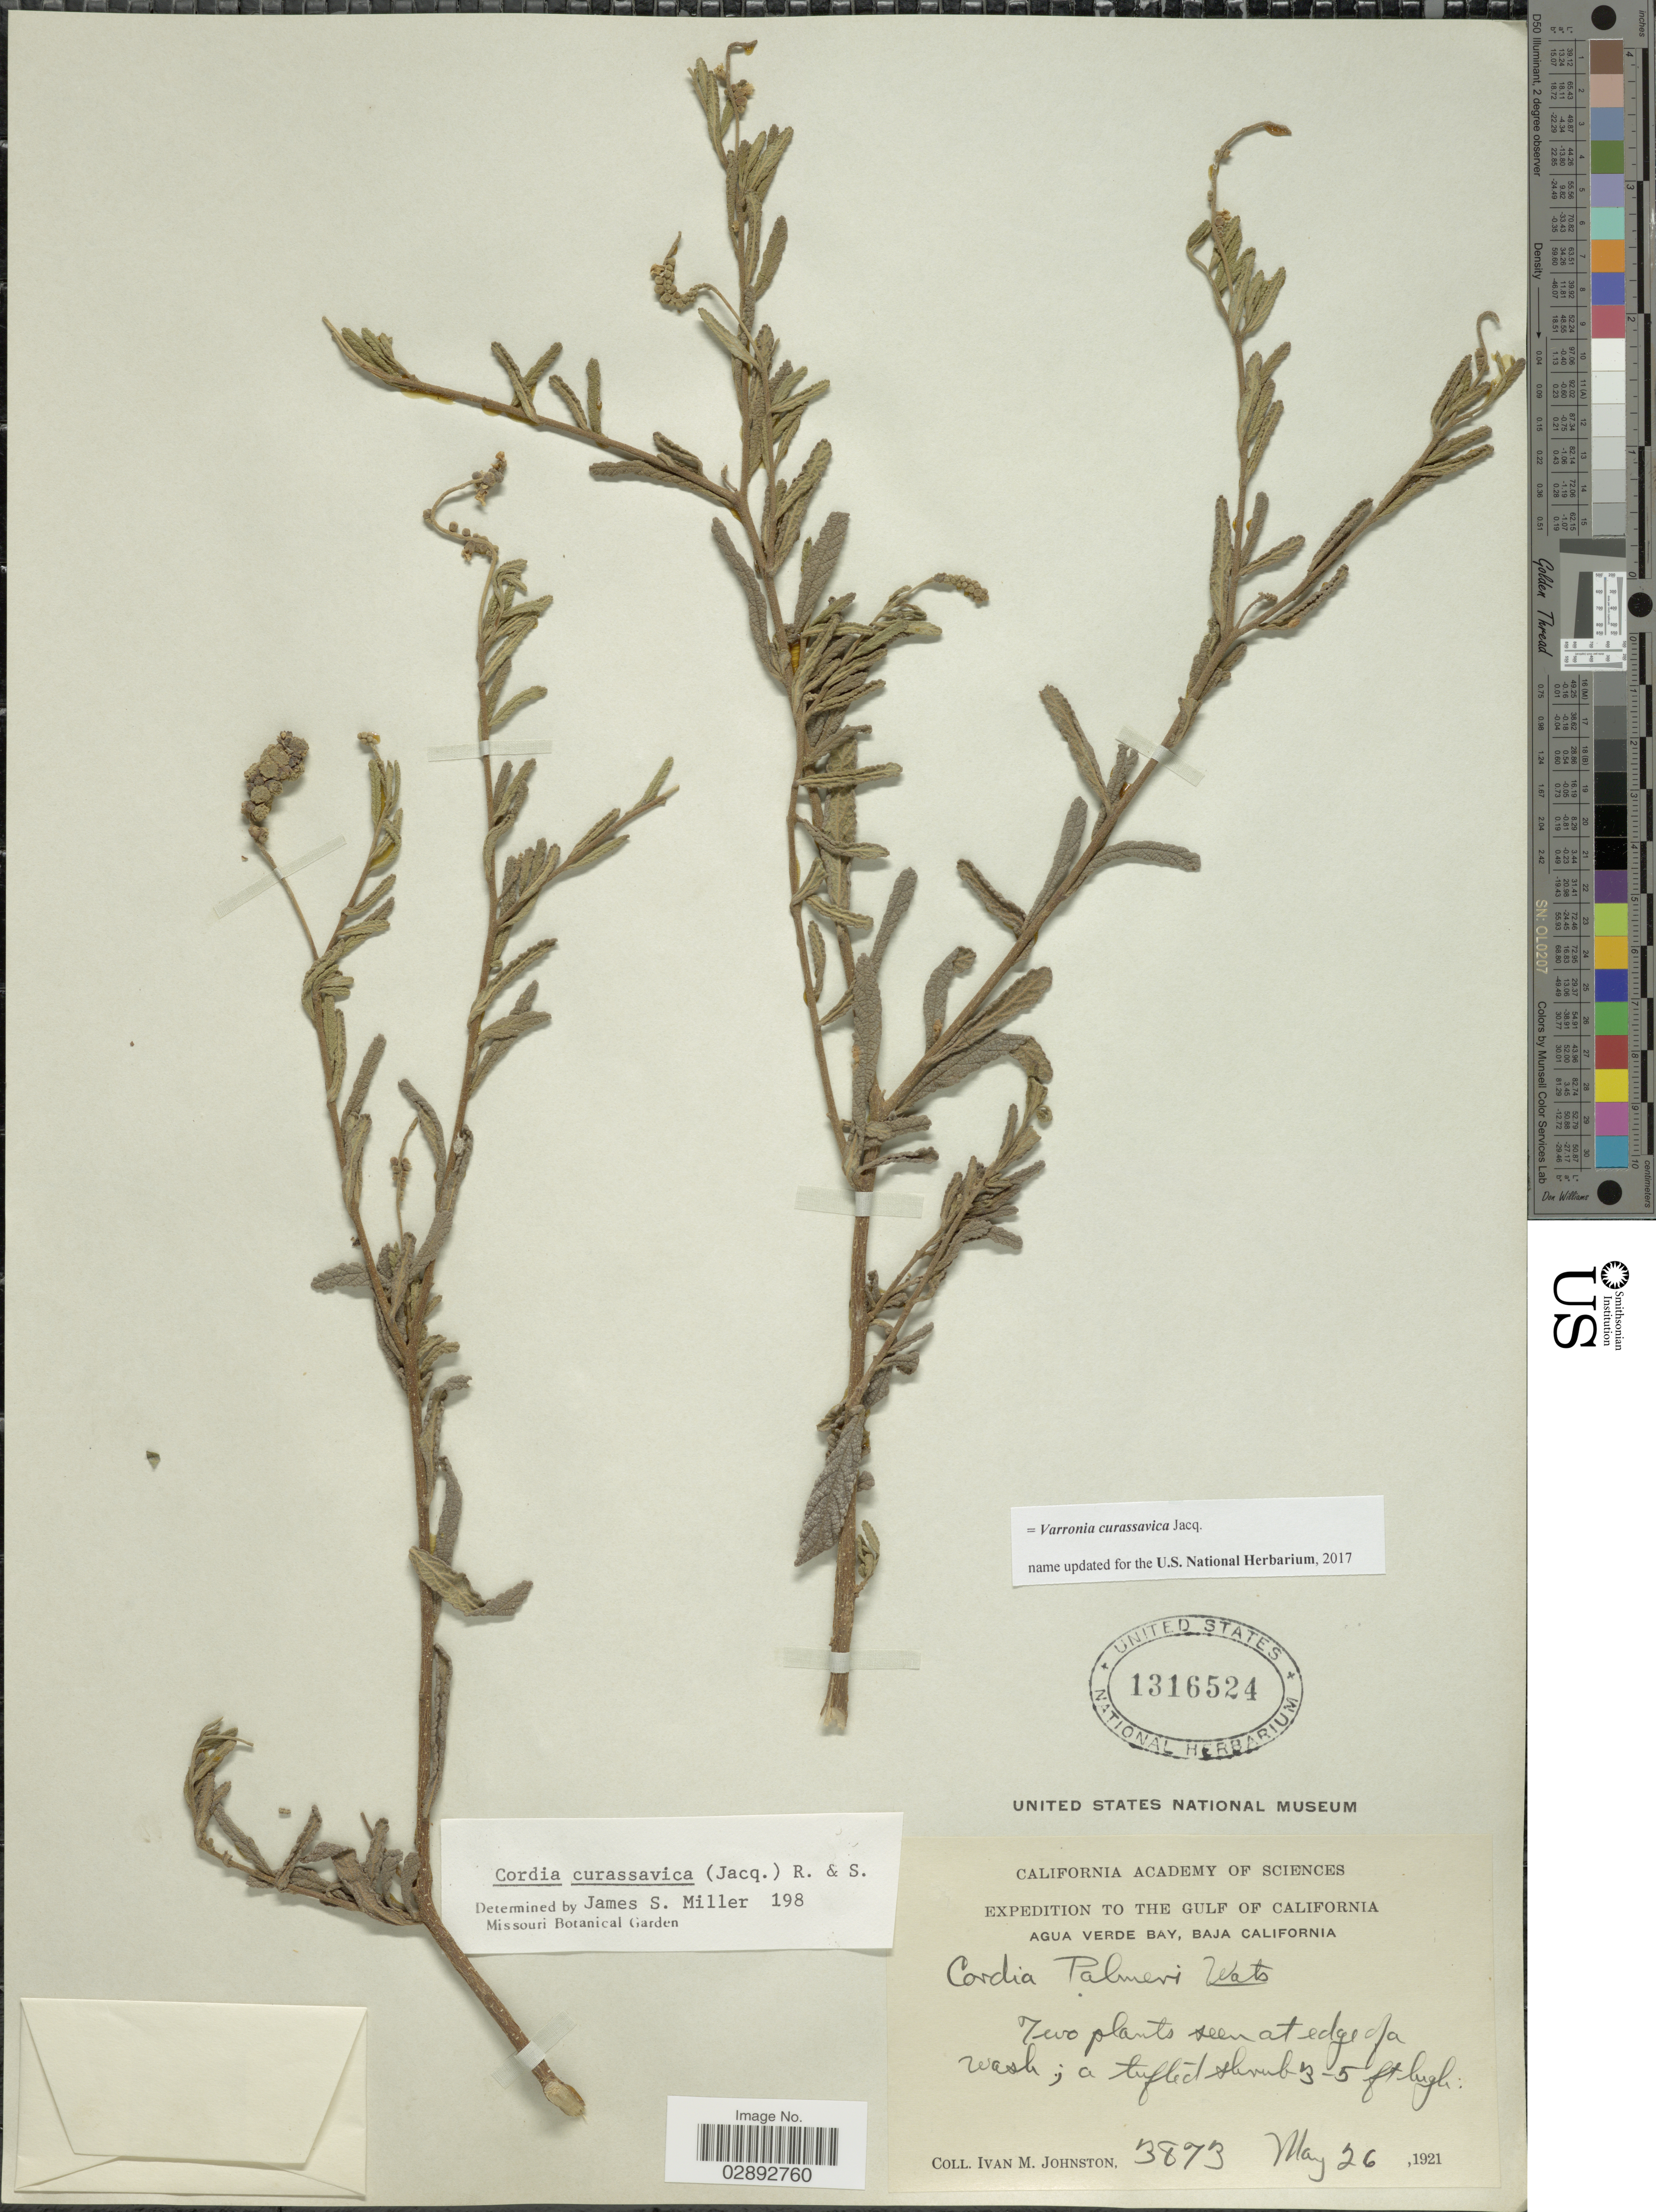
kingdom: Plantae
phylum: Tracheophyta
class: Magnoliopsida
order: Boraginales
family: Cordiaceae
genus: Varronia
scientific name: Varronia curassavica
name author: Jacq.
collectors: I.M. Johnston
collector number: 3873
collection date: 1921-05-26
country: Mexico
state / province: Baja California Sur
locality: The Gulf of California. Agua Verde Bay.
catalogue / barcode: US 1316524